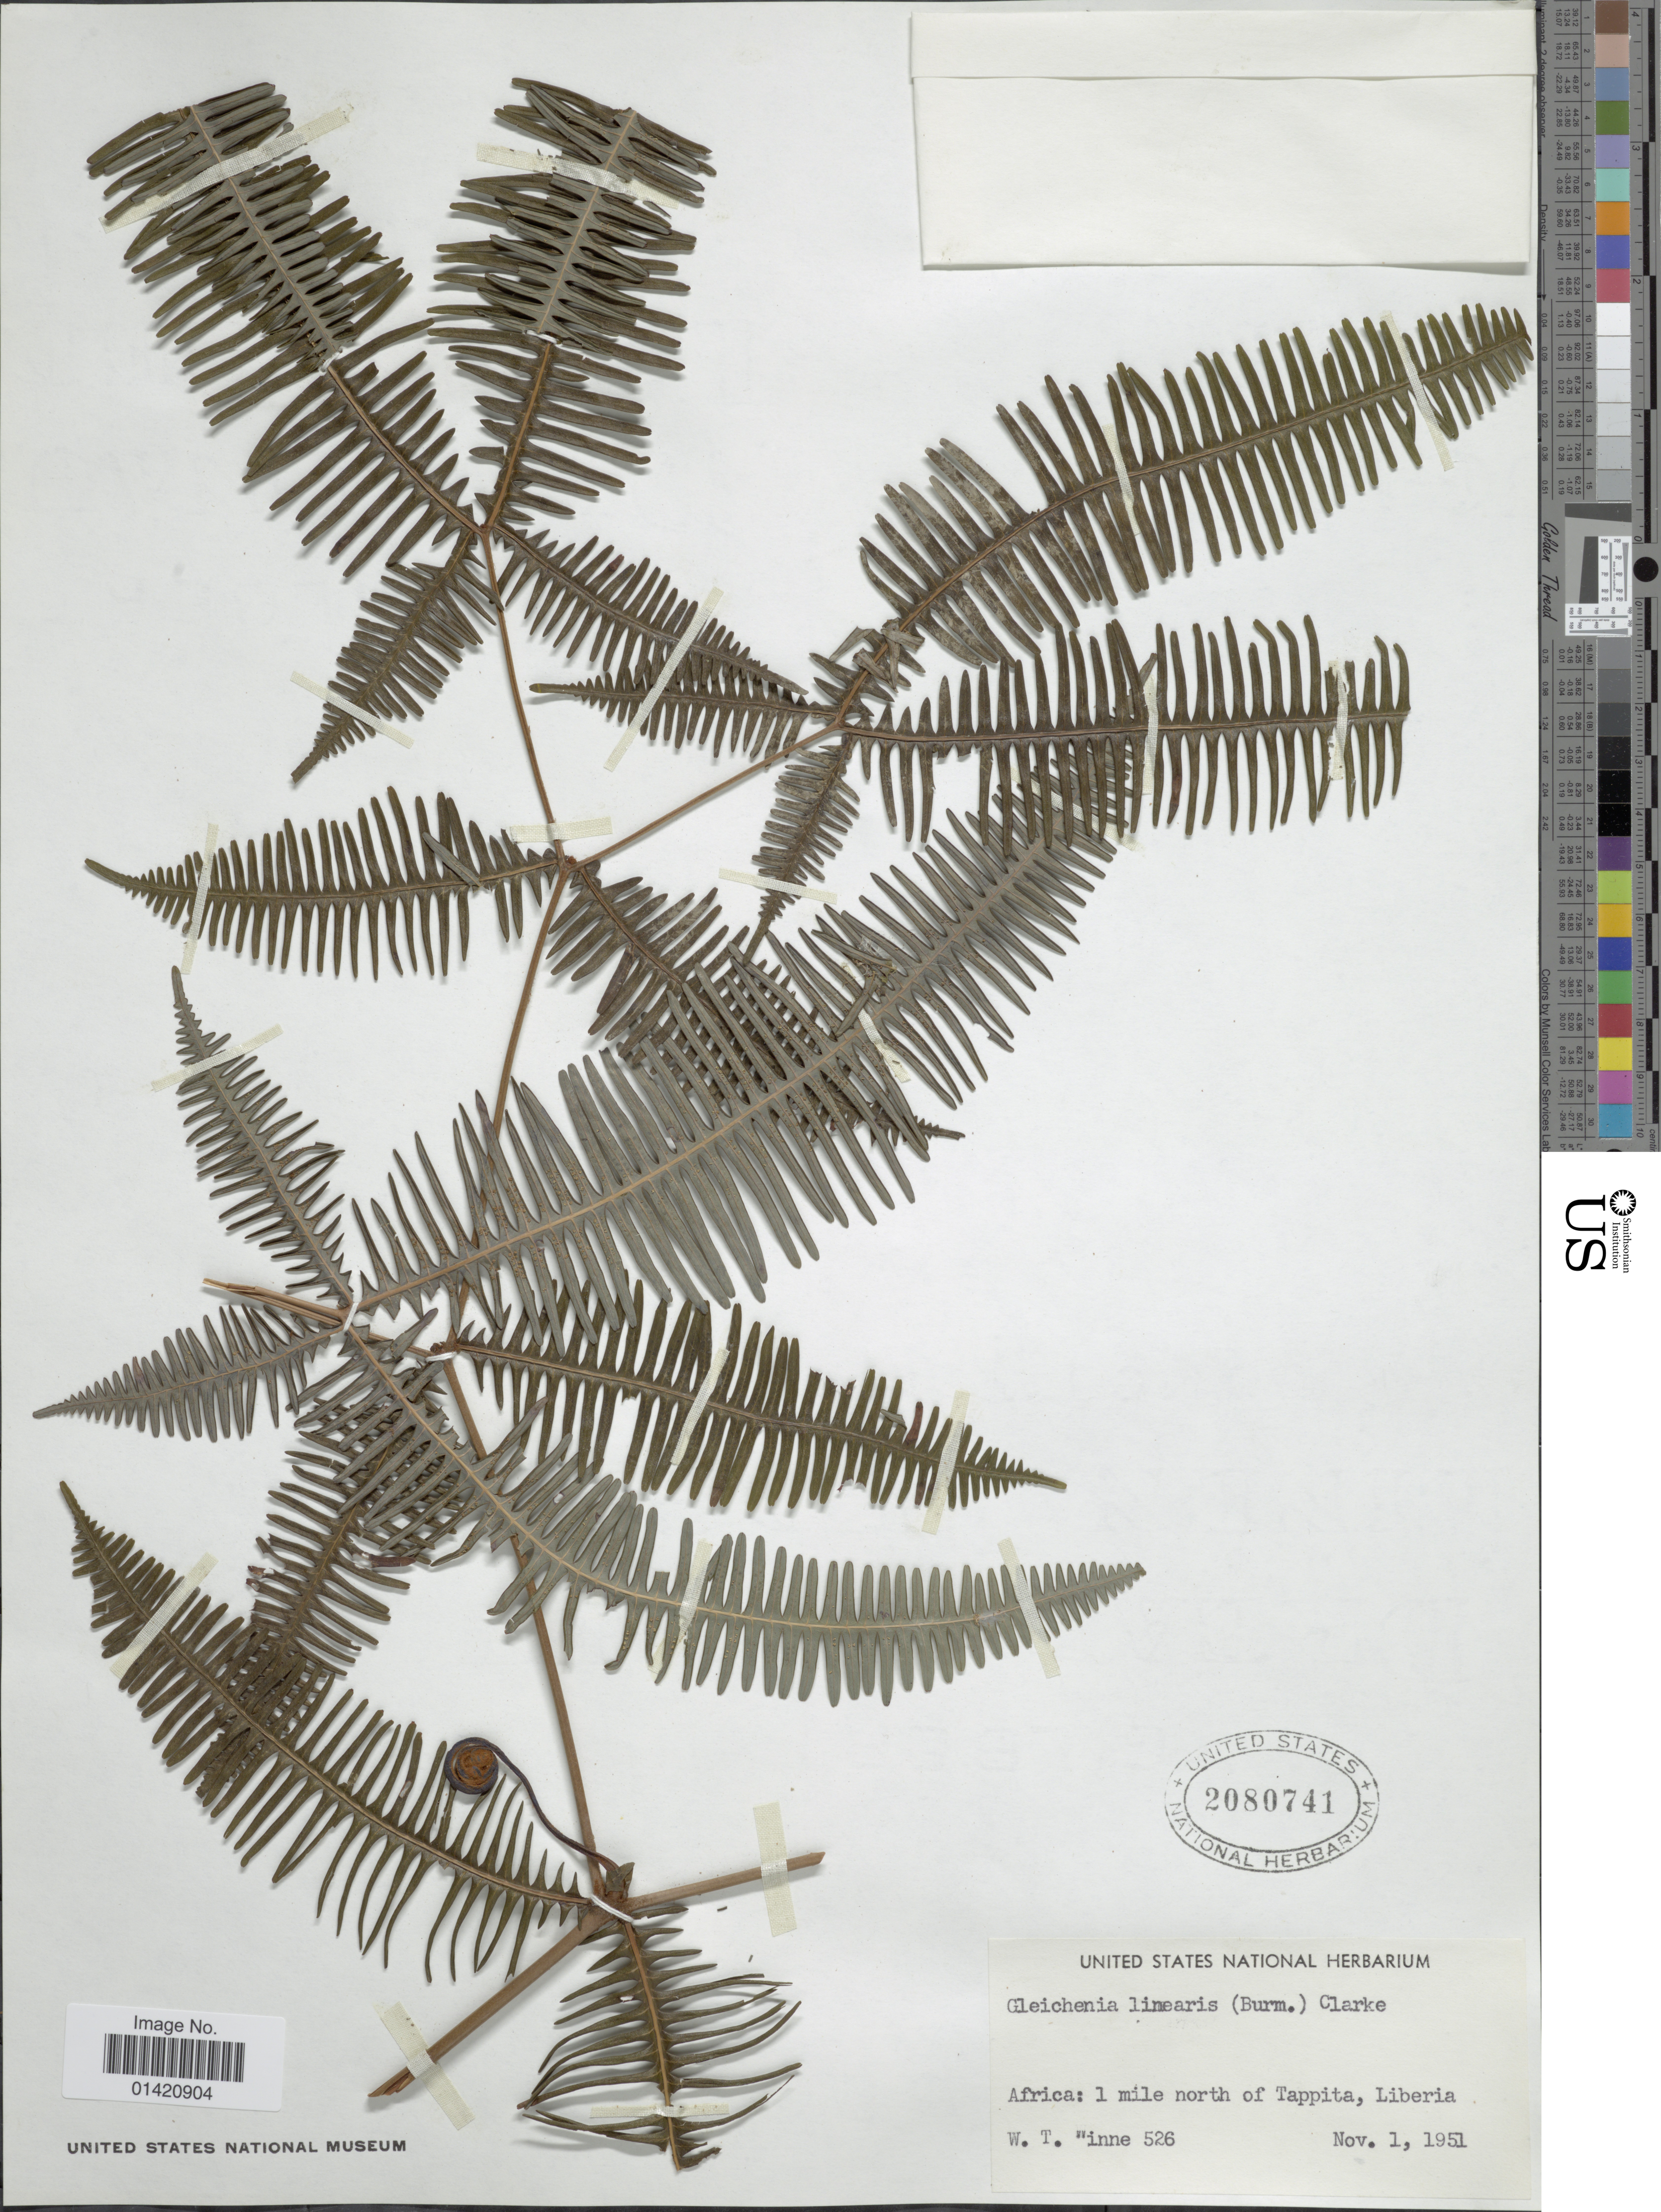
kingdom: Plantae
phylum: Tracheophyta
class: Polypodiopsida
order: Gleicheniales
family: Gleicheniaceae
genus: Dicranopteris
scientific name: Dicranopteris linearis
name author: (Burm. f.) Underw.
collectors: W. Winne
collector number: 526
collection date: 1951-11-01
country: Liberia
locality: Africa: 1 mile north of Tappita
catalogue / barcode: US 2080741